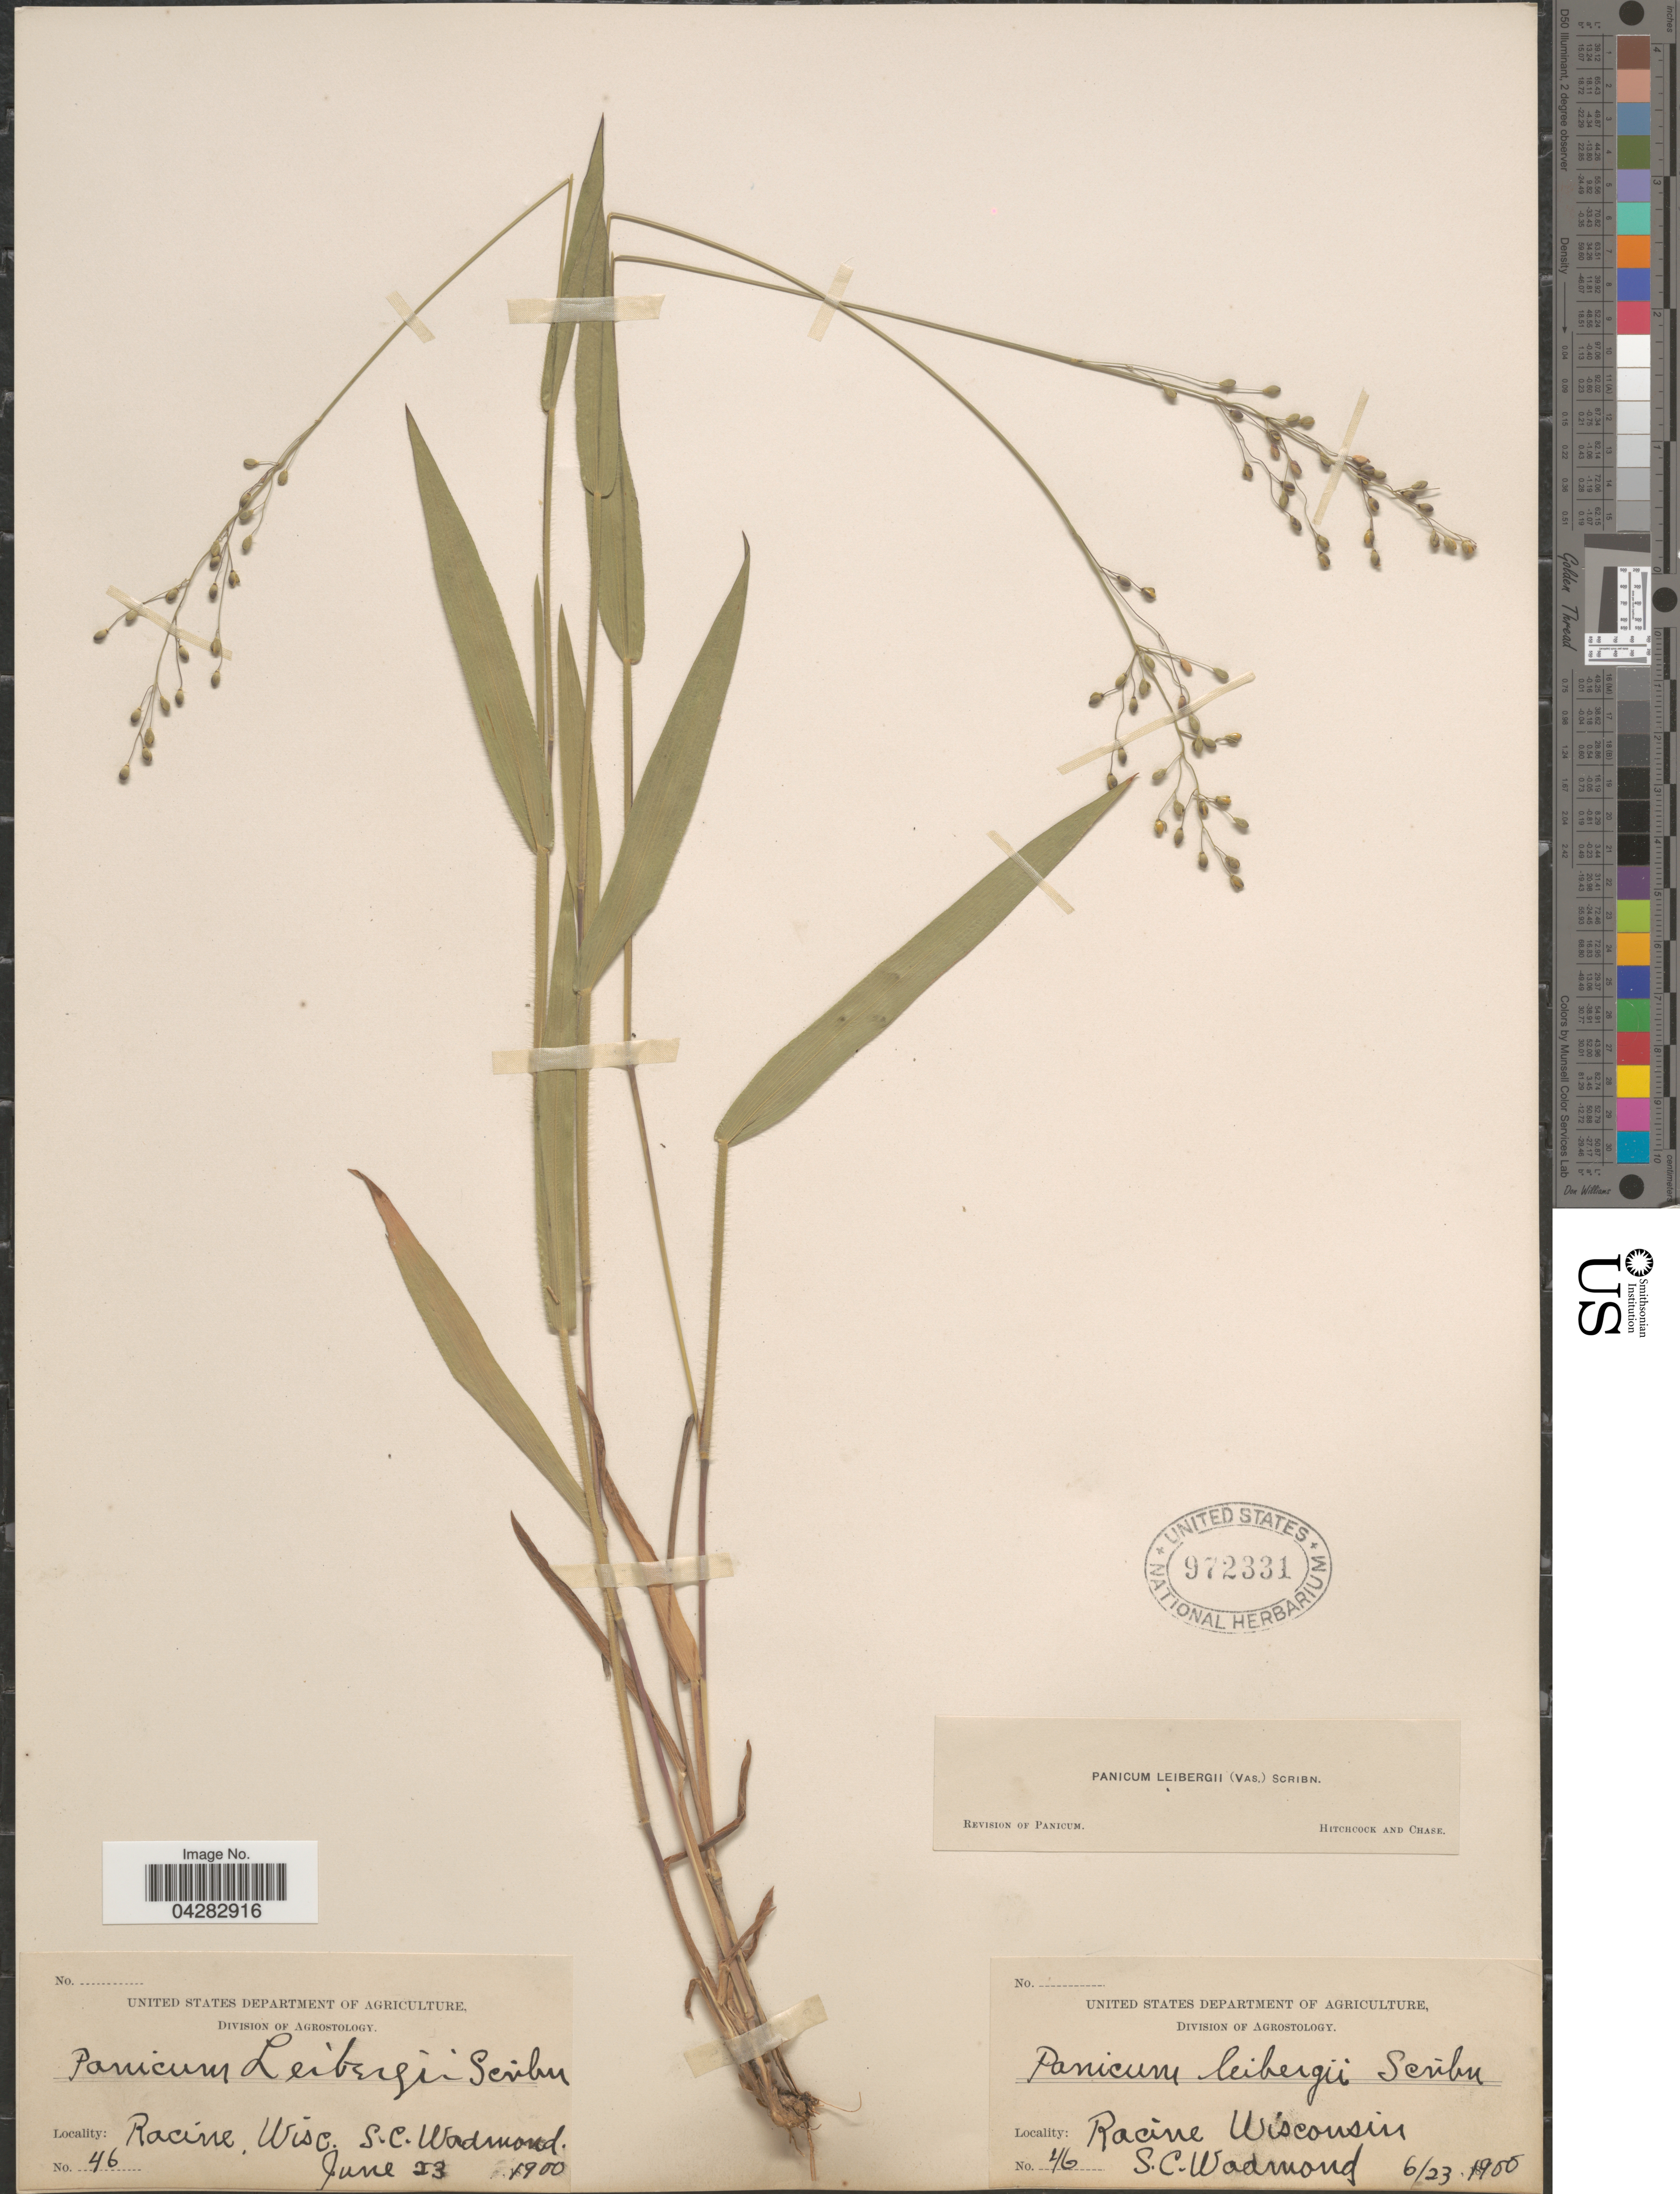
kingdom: Plantae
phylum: Tracheophyta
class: Liliopsida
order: Poales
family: Poaceae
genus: Dichanthelium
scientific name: Dichanthelium leibergii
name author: (Vasey) Gould & C.A. Clark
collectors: S. Wadmond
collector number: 46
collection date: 1900-06-23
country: United States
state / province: Wisconsin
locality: Racine.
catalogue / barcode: US 972331